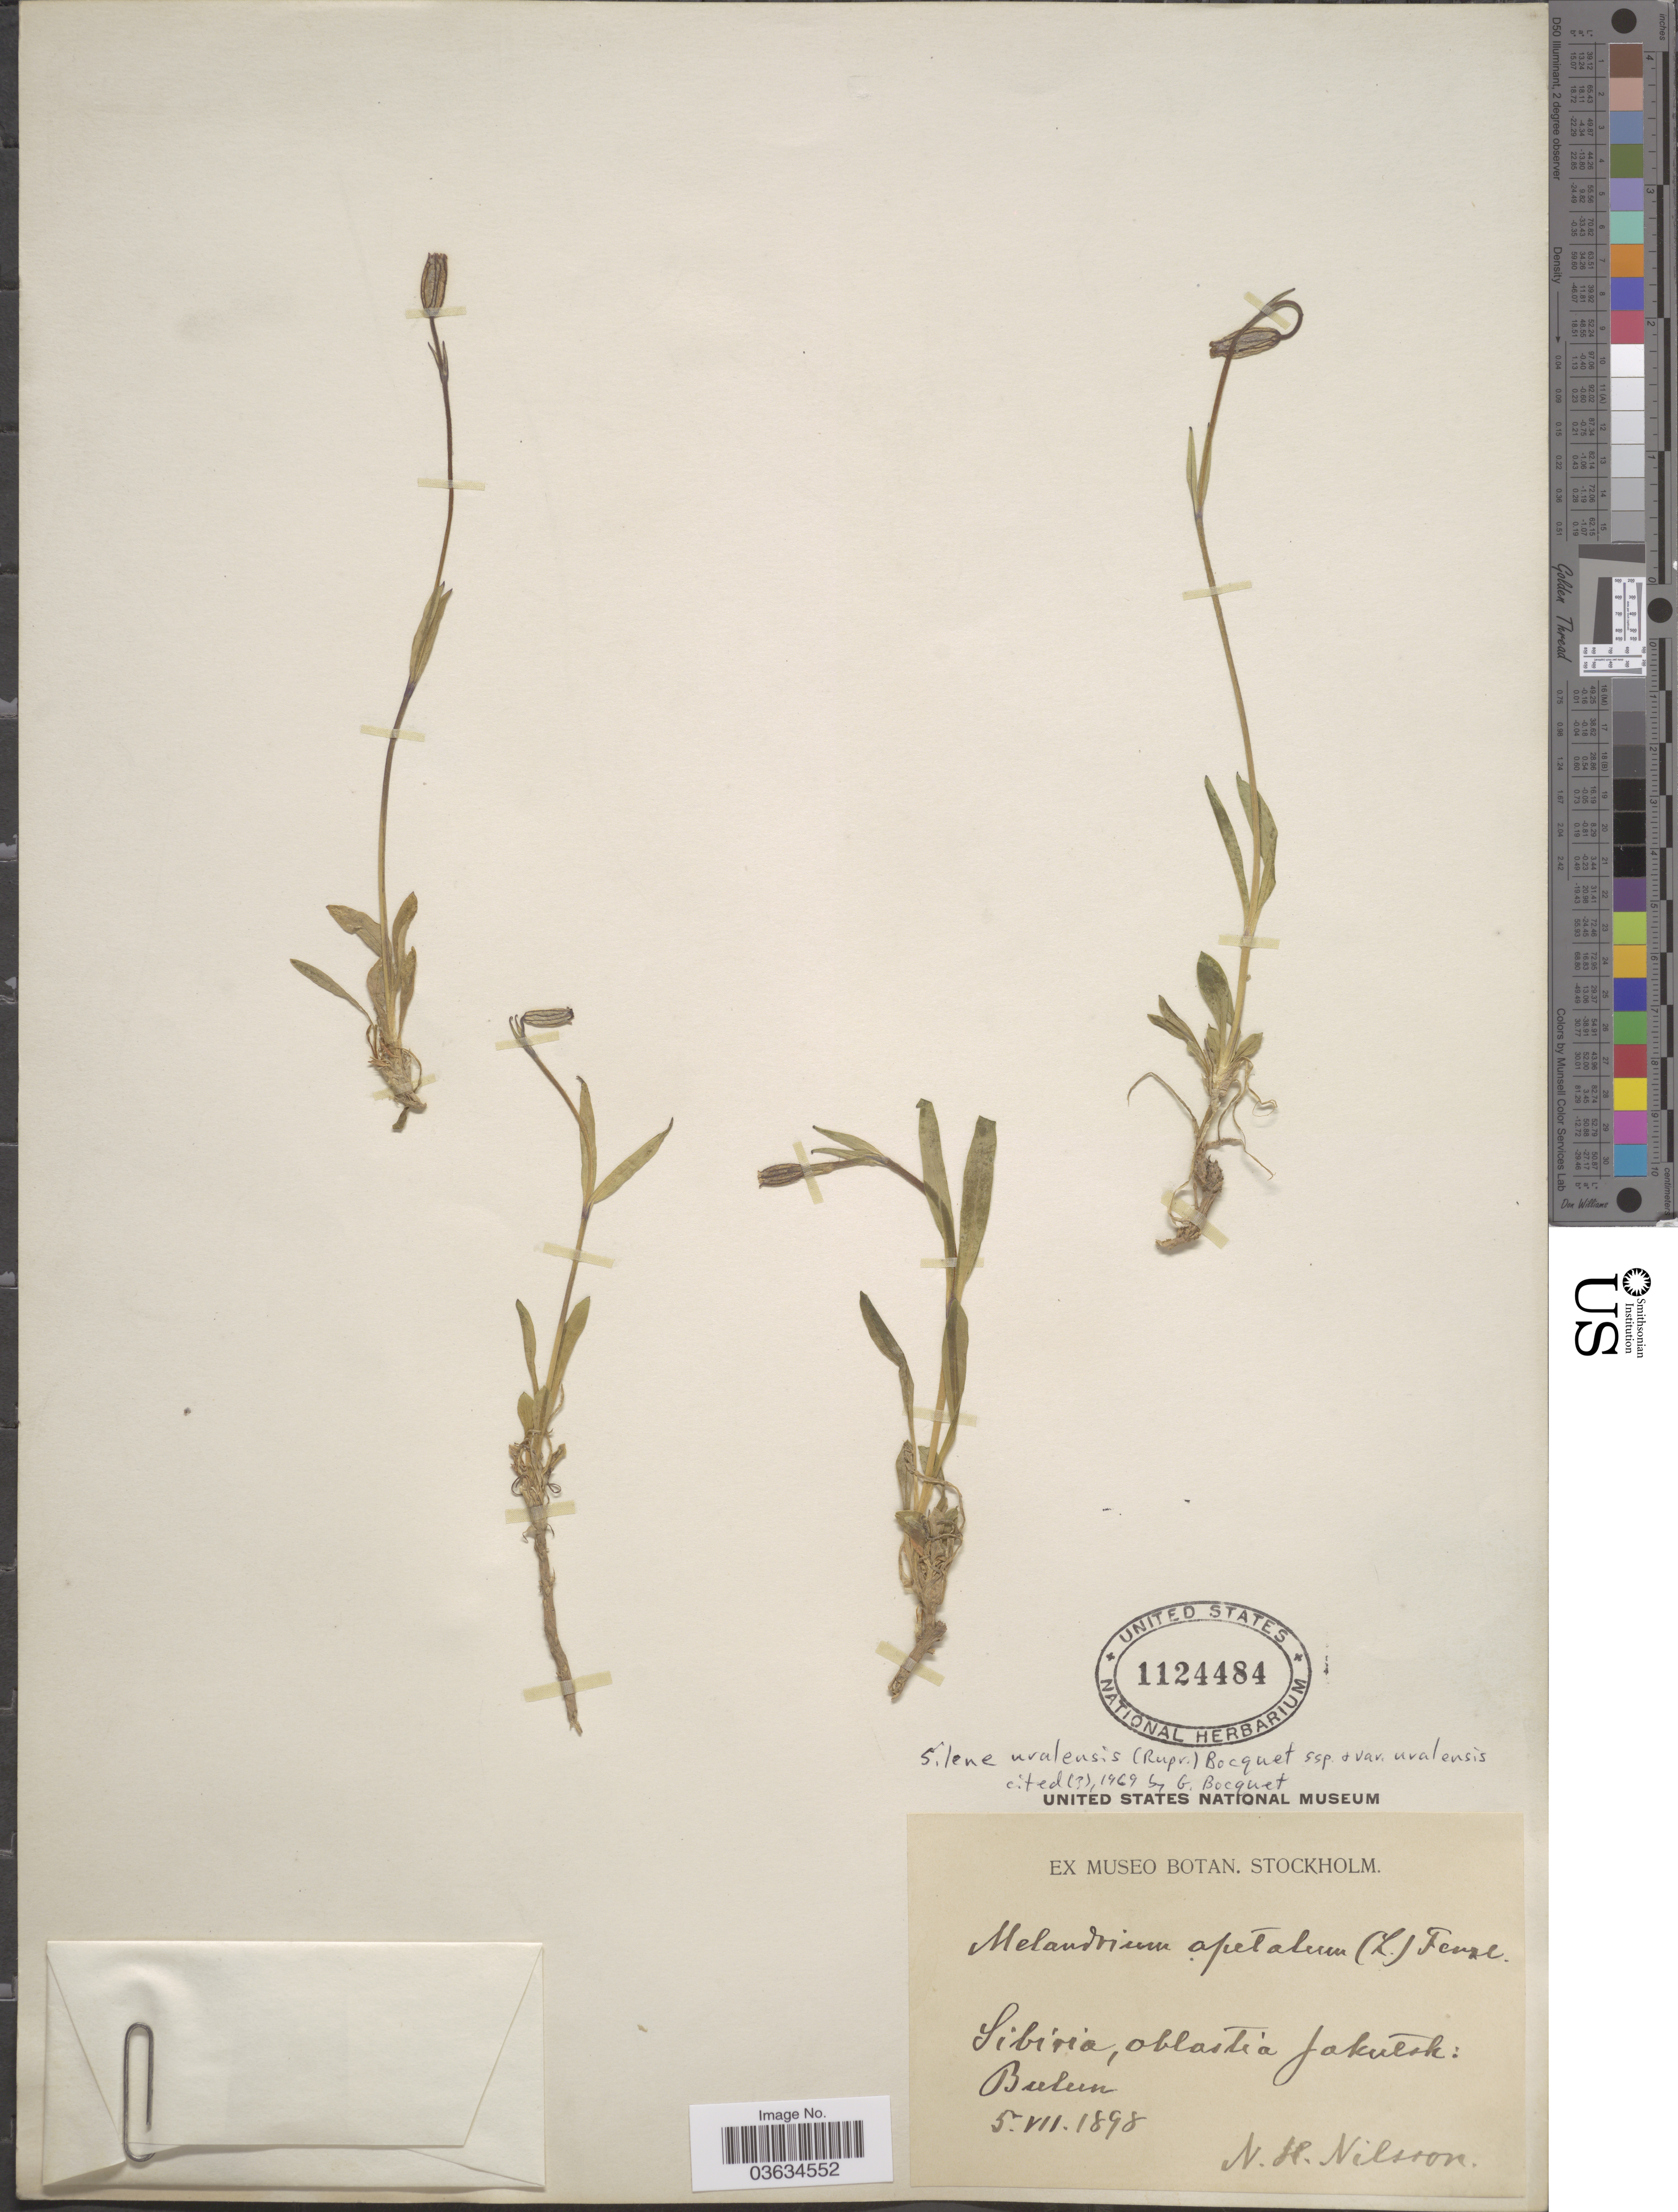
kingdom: Plantae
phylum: Tracheophyta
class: Magnoliopsida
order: Caryophyllales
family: Caryophyllaceae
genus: Silene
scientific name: Silene uralensis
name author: (Rupr.) Bocquet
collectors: N. H. Nilsson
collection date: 1898-07-05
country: Russian Federation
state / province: Sakha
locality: Sibiria, oblastia Jakutsk: Bulun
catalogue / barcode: US 1124484